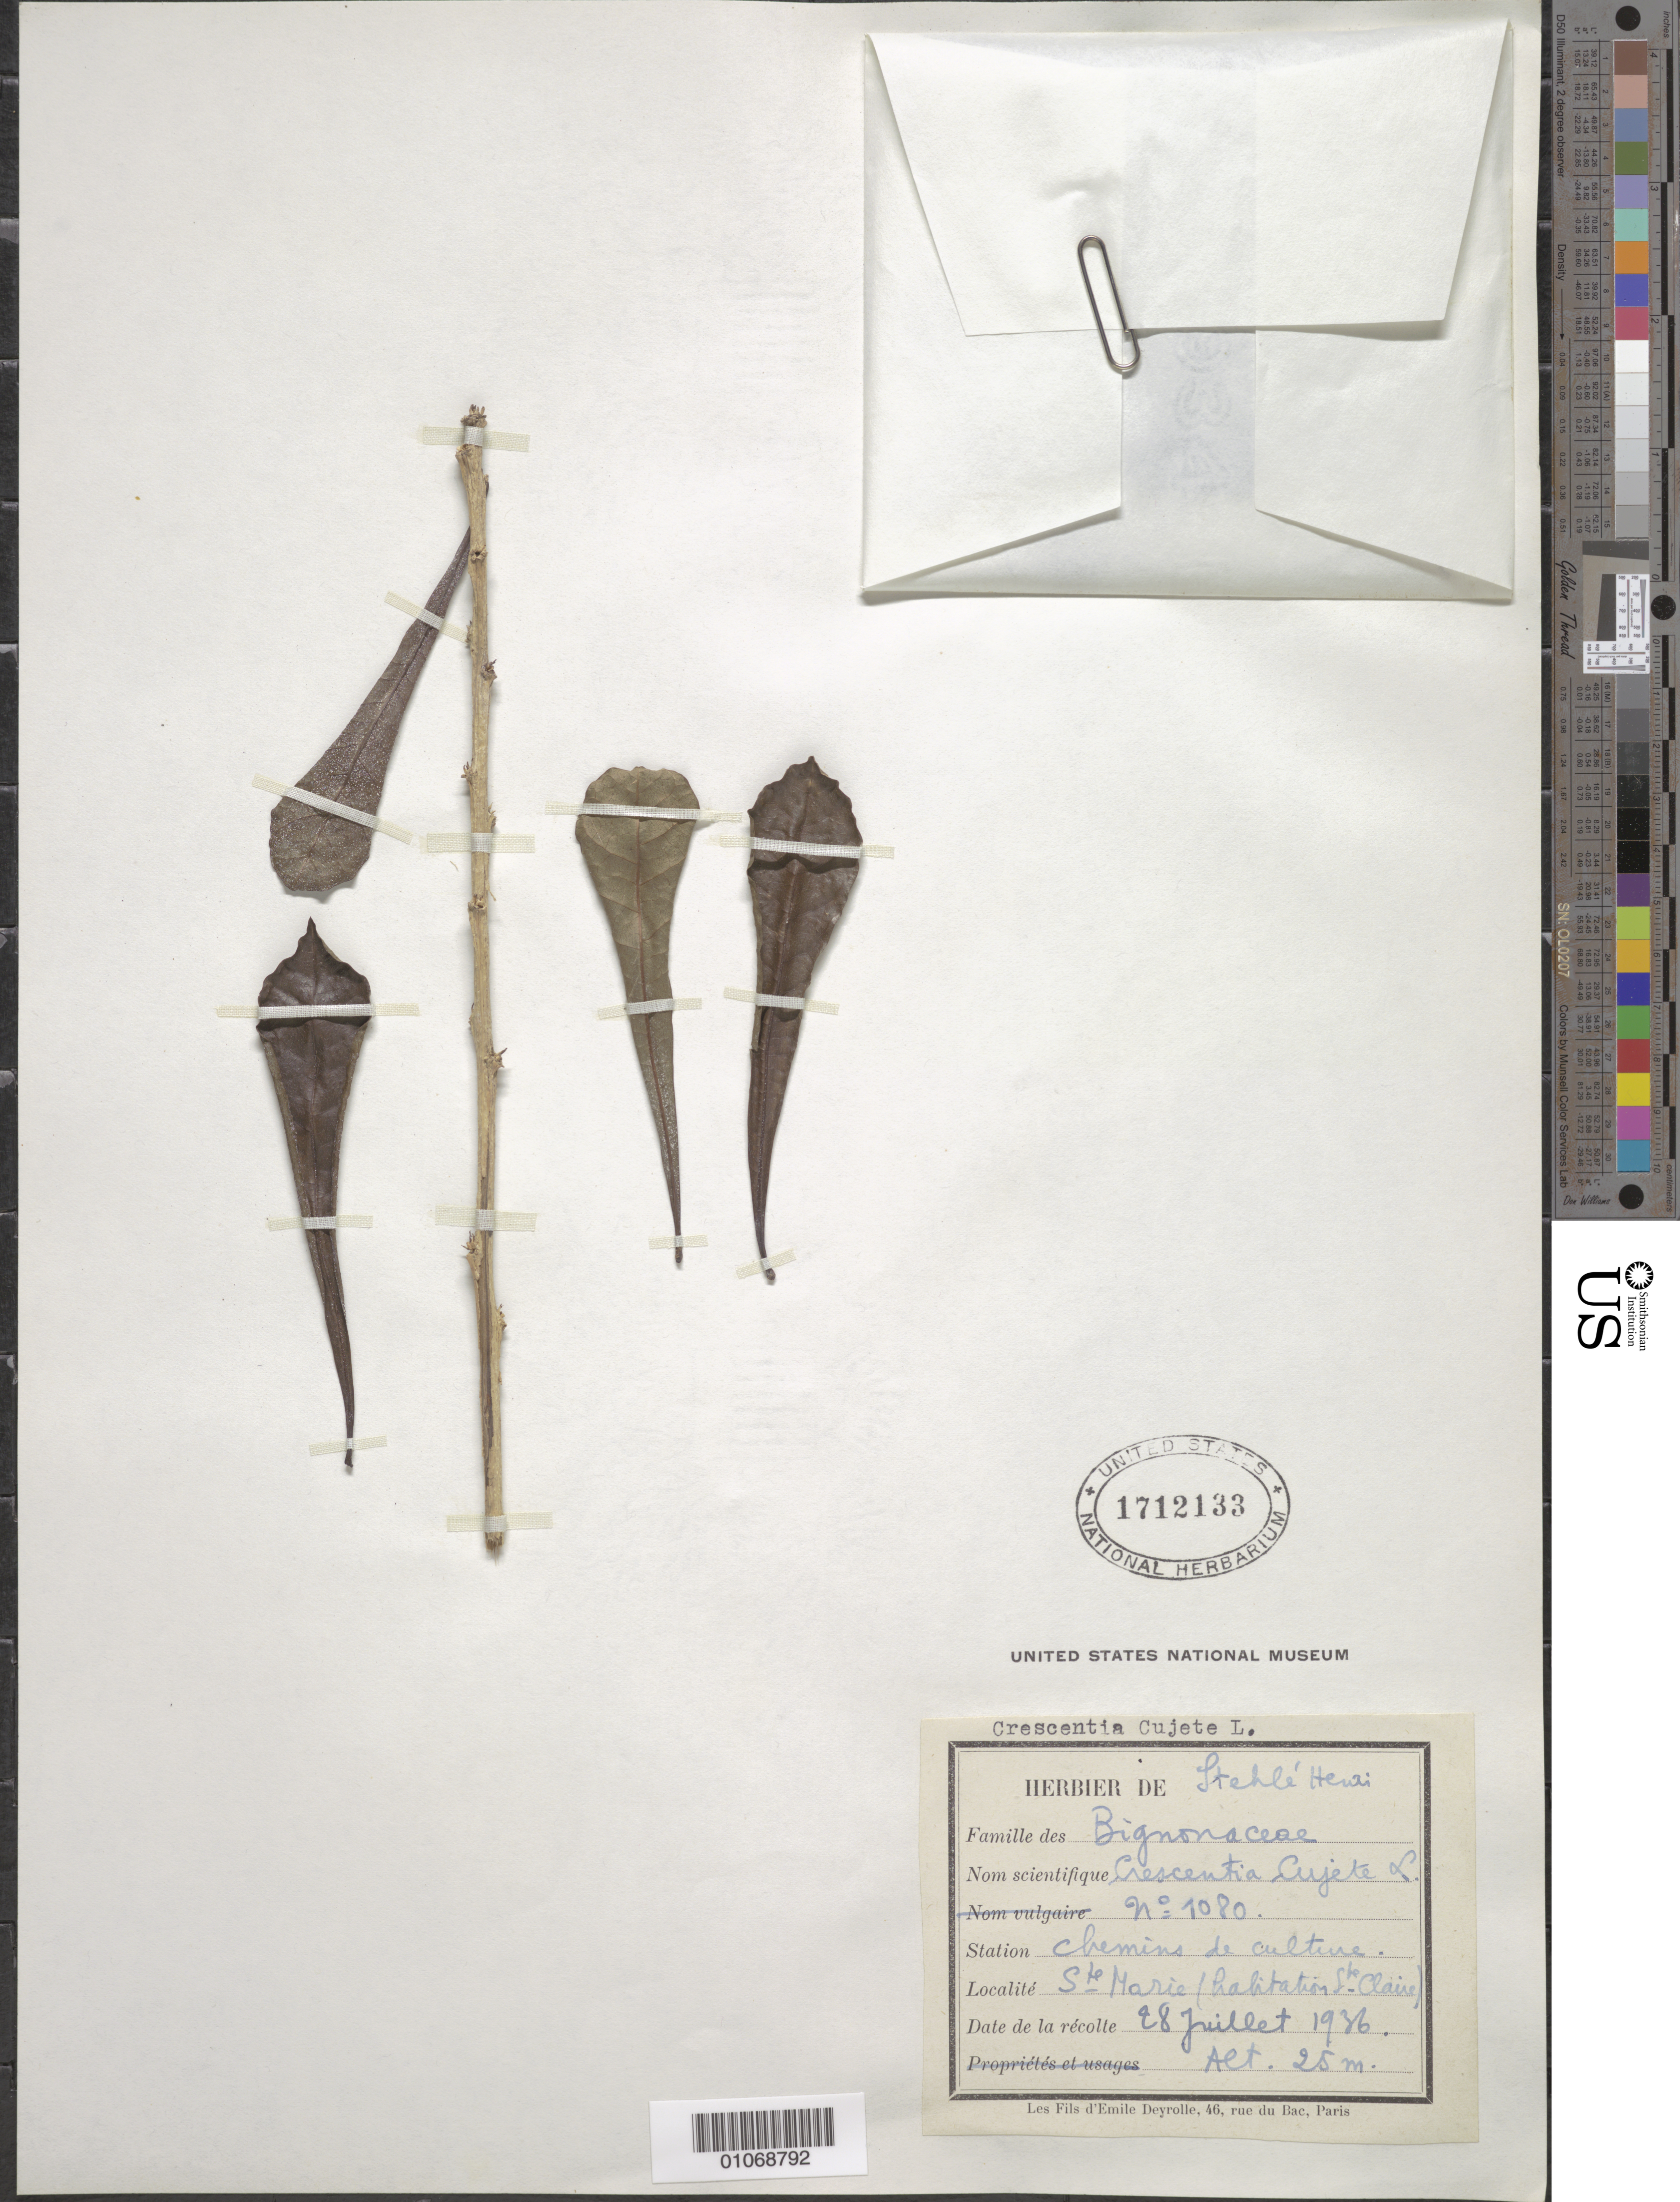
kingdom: Plantae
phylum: Tracheophyta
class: Magnoliopsida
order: Lamiales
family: Bignoniaceae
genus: Crescentia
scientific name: Crescentia cujete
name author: L.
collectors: H. Stehlé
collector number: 1080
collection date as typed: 28 Jul 1936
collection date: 1936-07-28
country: Guadeloupe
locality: St. Marie (habitation St. Claire).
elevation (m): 25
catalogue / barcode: US 1712133